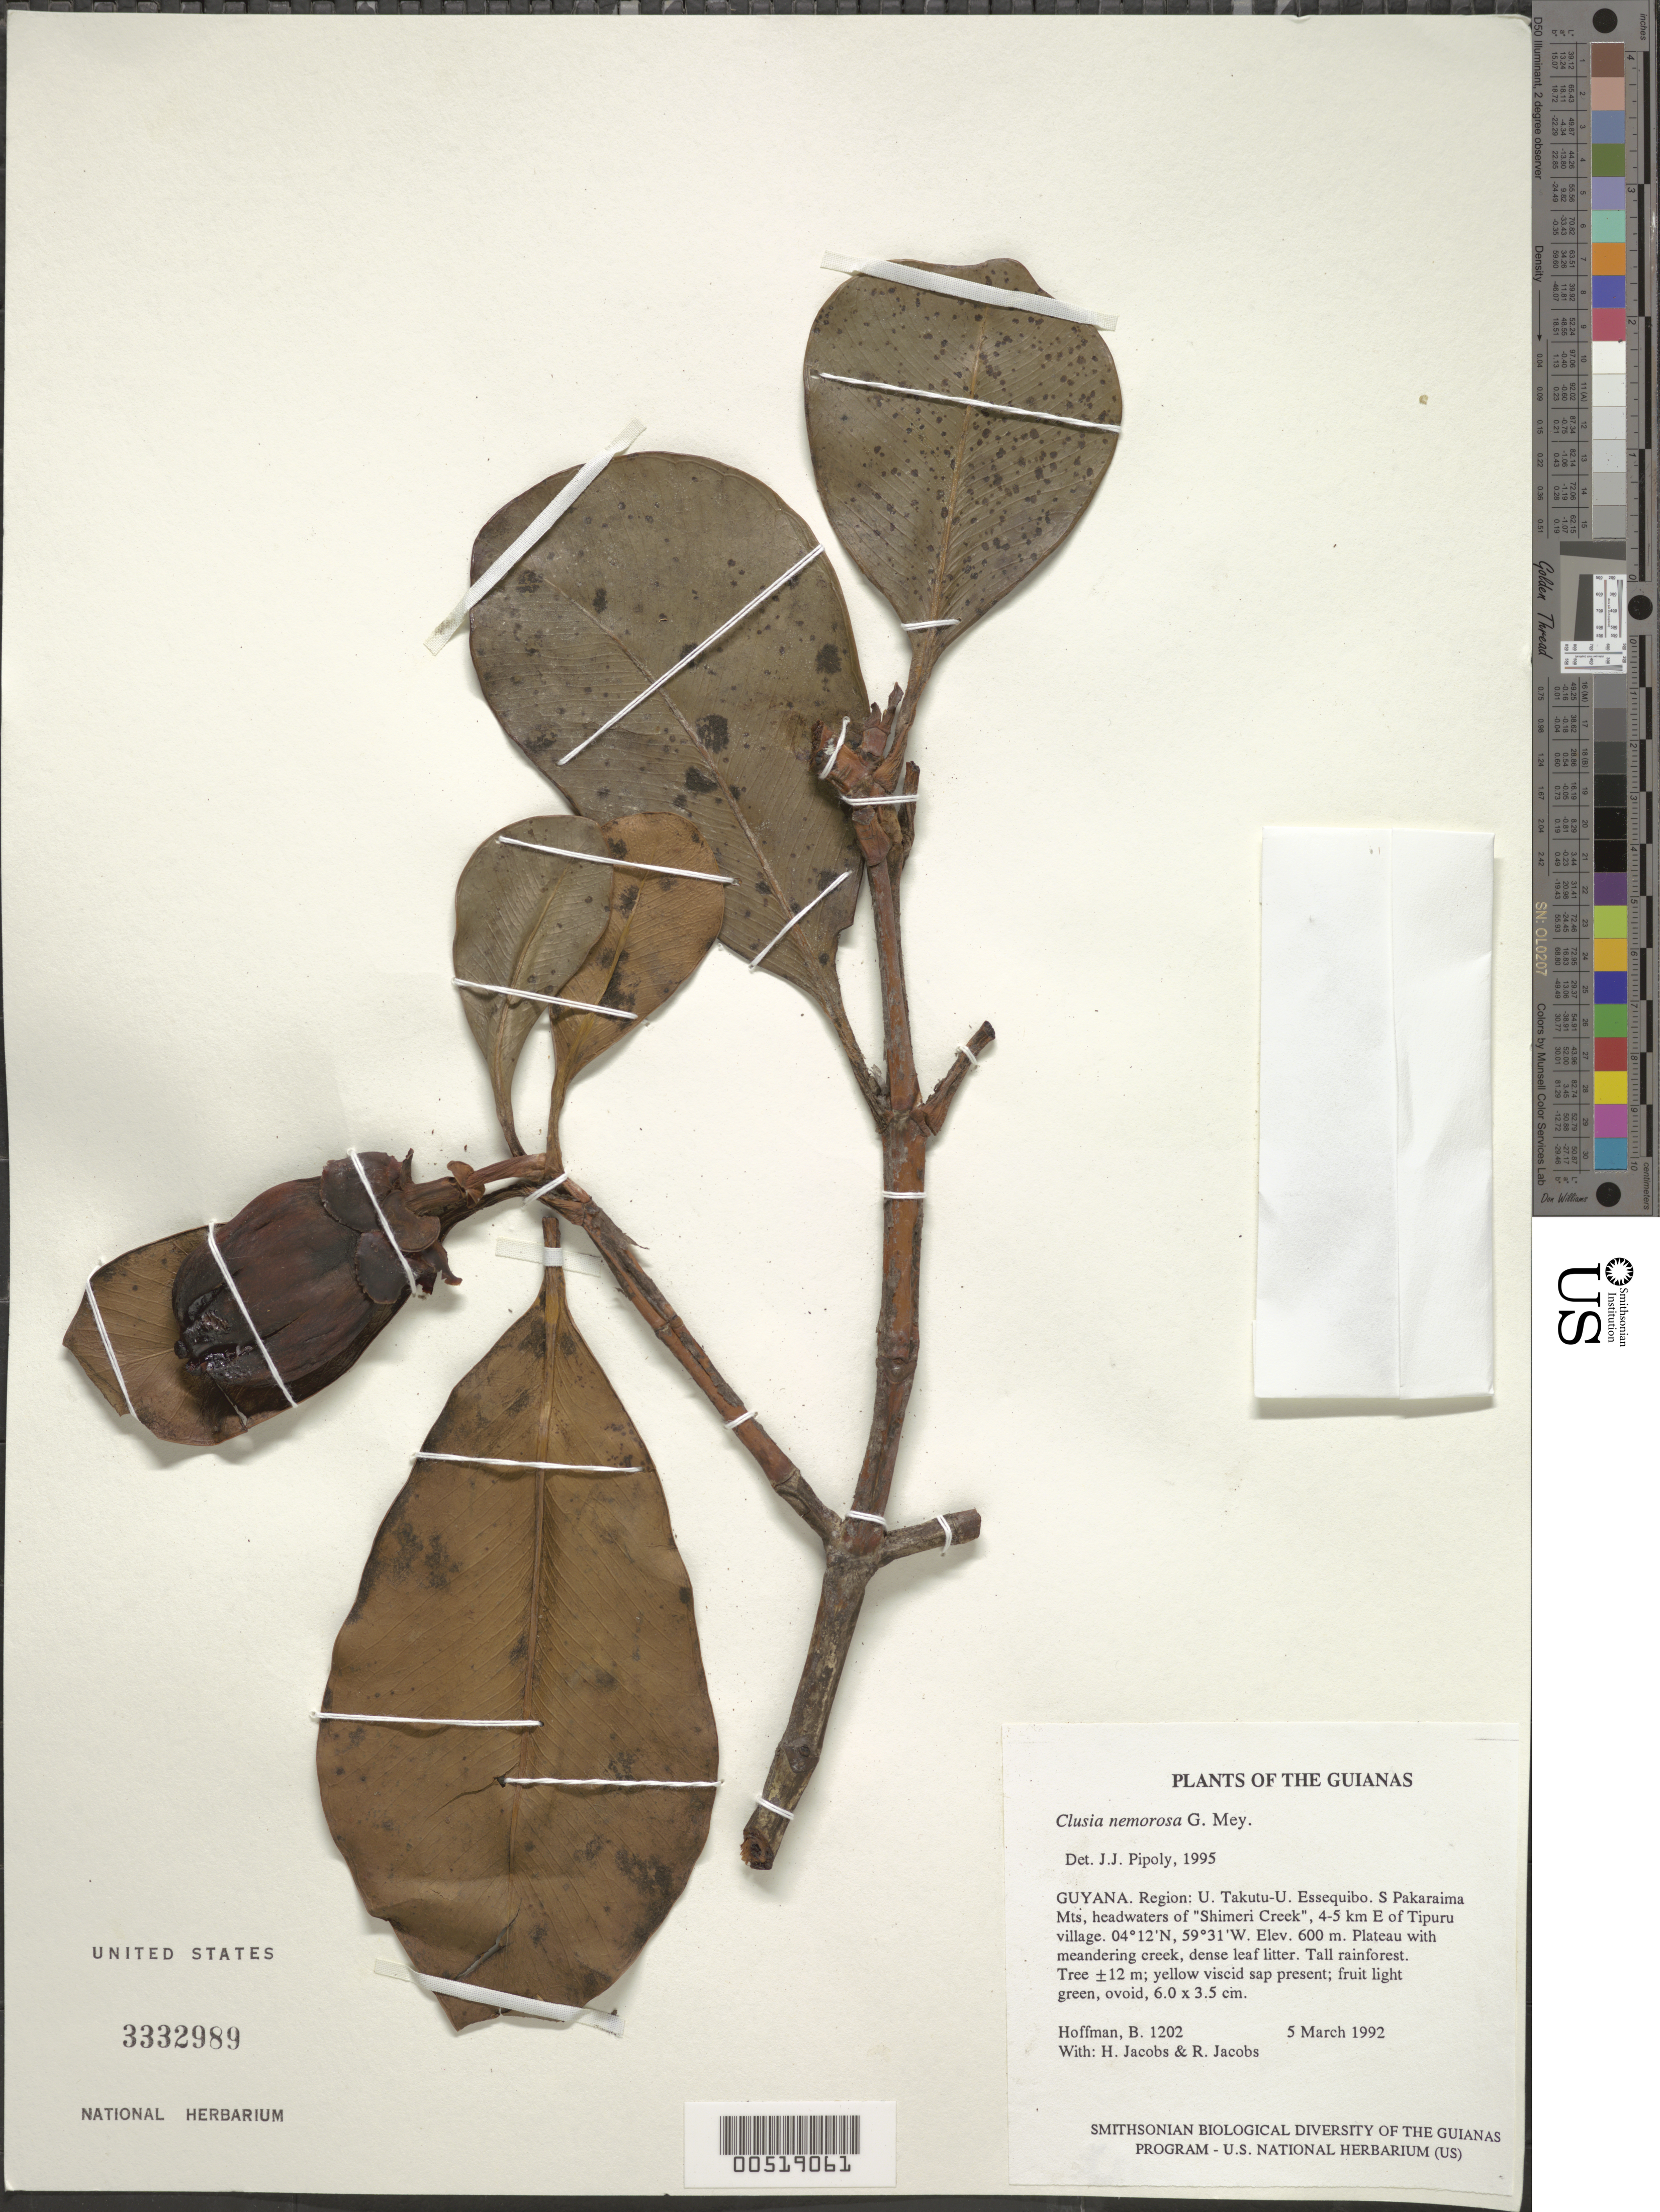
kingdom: Plantae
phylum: Tracheophyta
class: Magnoliopsida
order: Malpighiales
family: Clusiaceae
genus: Clusia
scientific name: Clusia nemorosa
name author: G. Mey.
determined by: Pipoly, J. J., III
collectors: B. Hoffman, H. Jacobs & R. Jacobs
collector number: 1202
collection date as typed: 5 March 1992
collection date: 1992-03-05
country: Guyana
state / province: U. Takutu-U. Essequibo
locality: S Pakaraima Mts, headwaters of "Shimeri Creek", 4-5 km E of Tipuru Village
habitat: Plateau with meandering creek, dense leaf litter. Tall rainforest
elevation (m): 600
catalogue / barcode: US 3332989